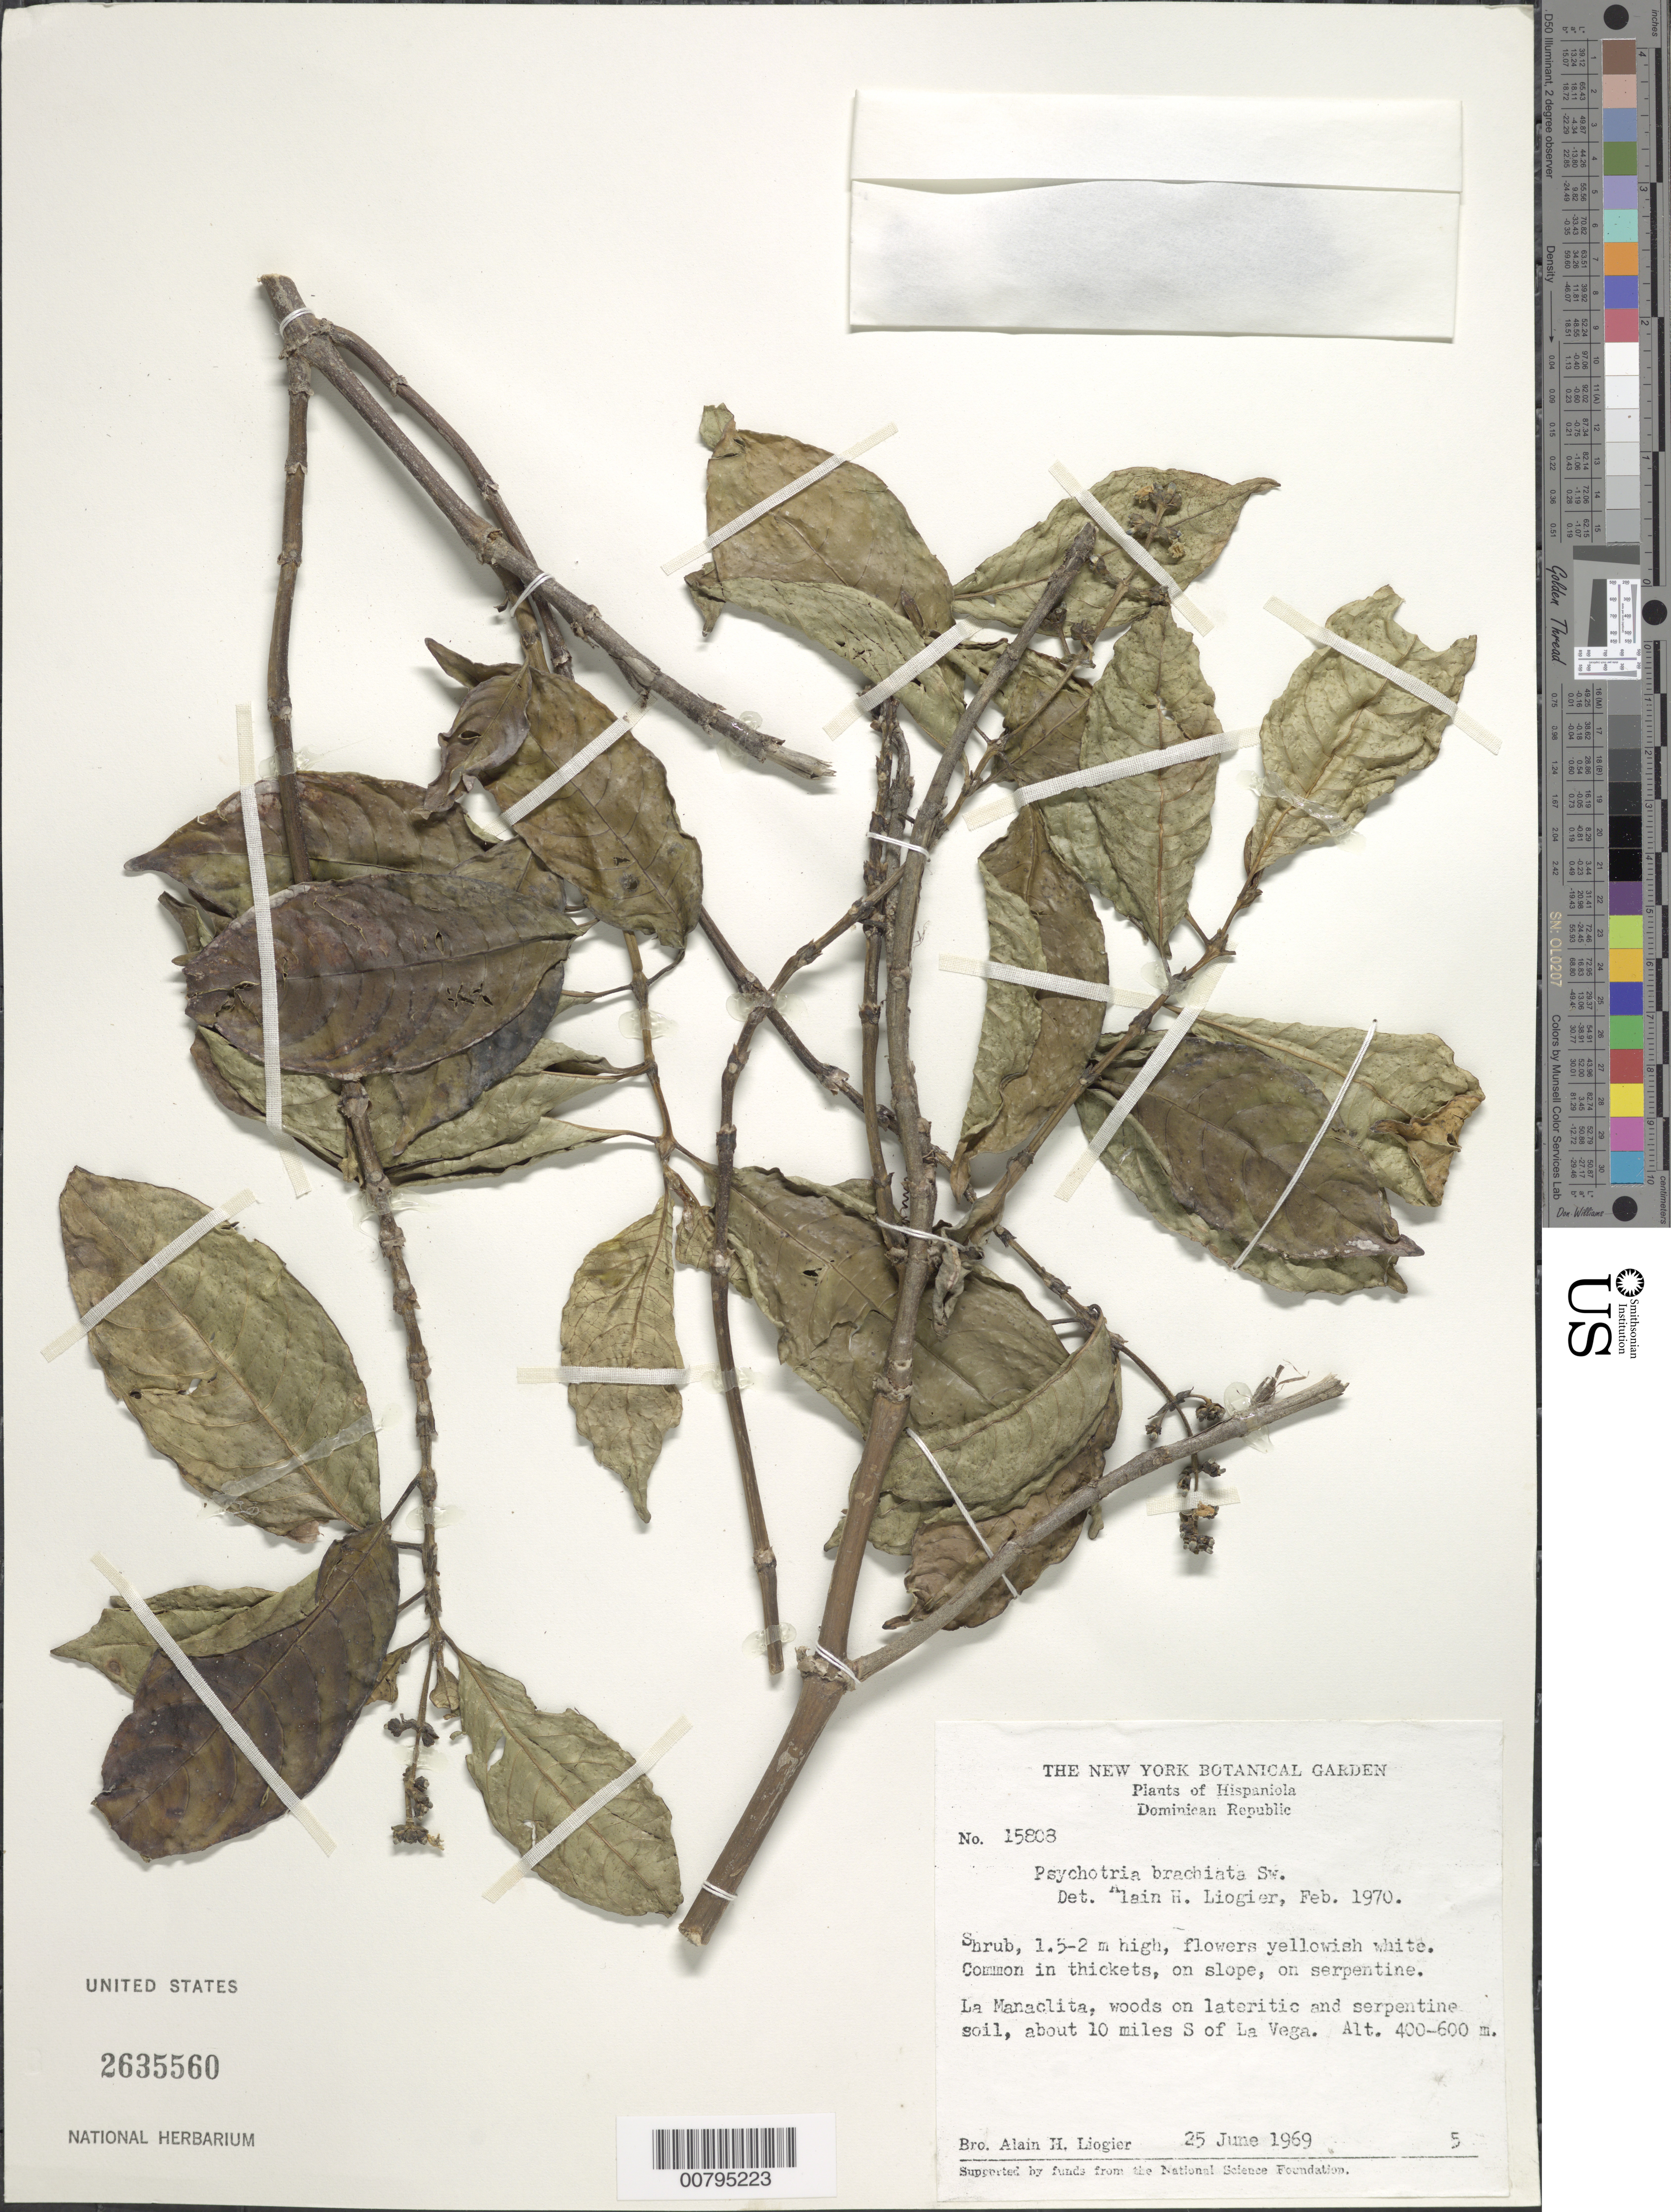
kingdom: Plantae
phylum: Tracheophyta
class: Magnoliopsida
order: Gentianales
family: Rubiaceae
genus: Psychotria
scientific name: Psychotria brachiata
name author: Sw.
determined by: Liogier, Alain H.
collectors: A. H. Liogier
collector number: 15808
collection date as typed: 25 Jun 1969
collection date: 1969-06-25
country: Dominican Republic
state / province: La Vega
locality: La Manaclita, about 10 miles S of La Vega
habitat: In thickets, on slope. Woods on lateritic and serpentine soil.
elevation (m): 400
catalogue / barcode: US 2635560